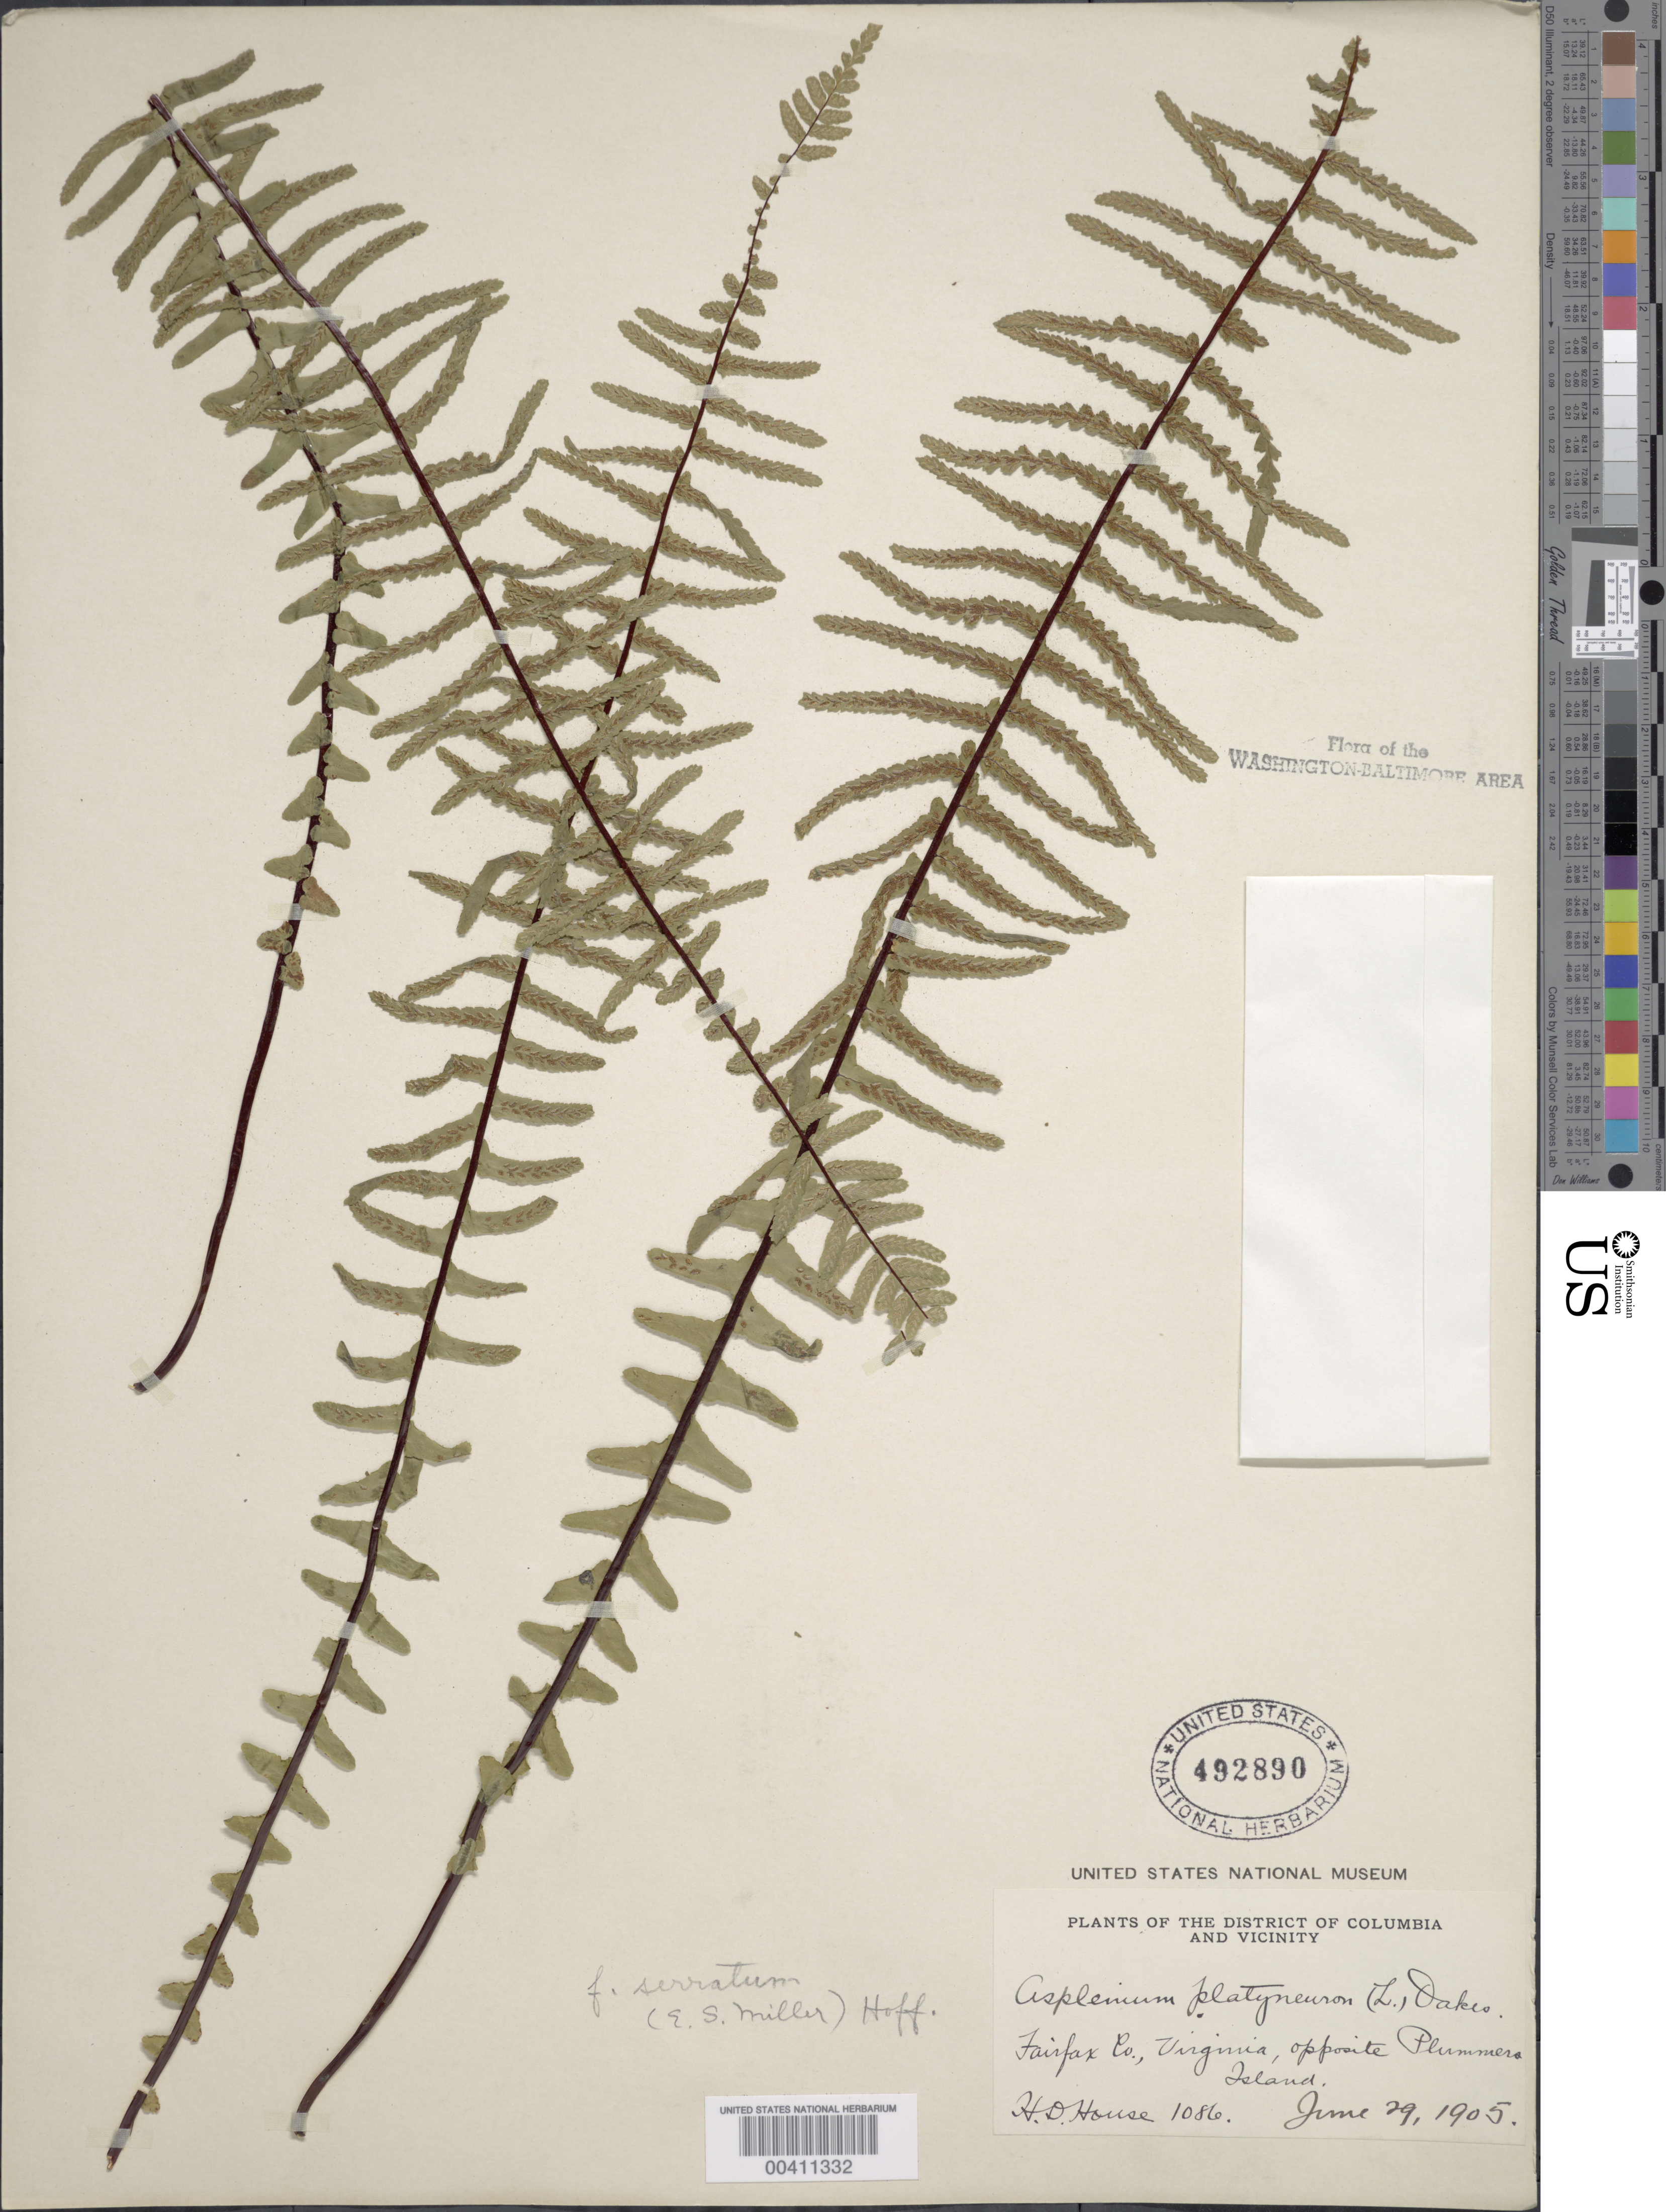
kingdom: Plantae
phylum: Tracheophyta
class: Polypodiopsida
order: Polypodiales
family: Aspleniaceae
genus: Asplenium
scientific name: Asplenium platyneuron var. serratum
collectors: H. D. House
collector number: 1086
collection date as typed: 29 Jun 1905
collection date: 1905-06-29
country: United States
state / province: Virginia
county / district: Fairfax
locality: opposite Plummers Island C. & O. Canal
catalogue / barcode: US 492890